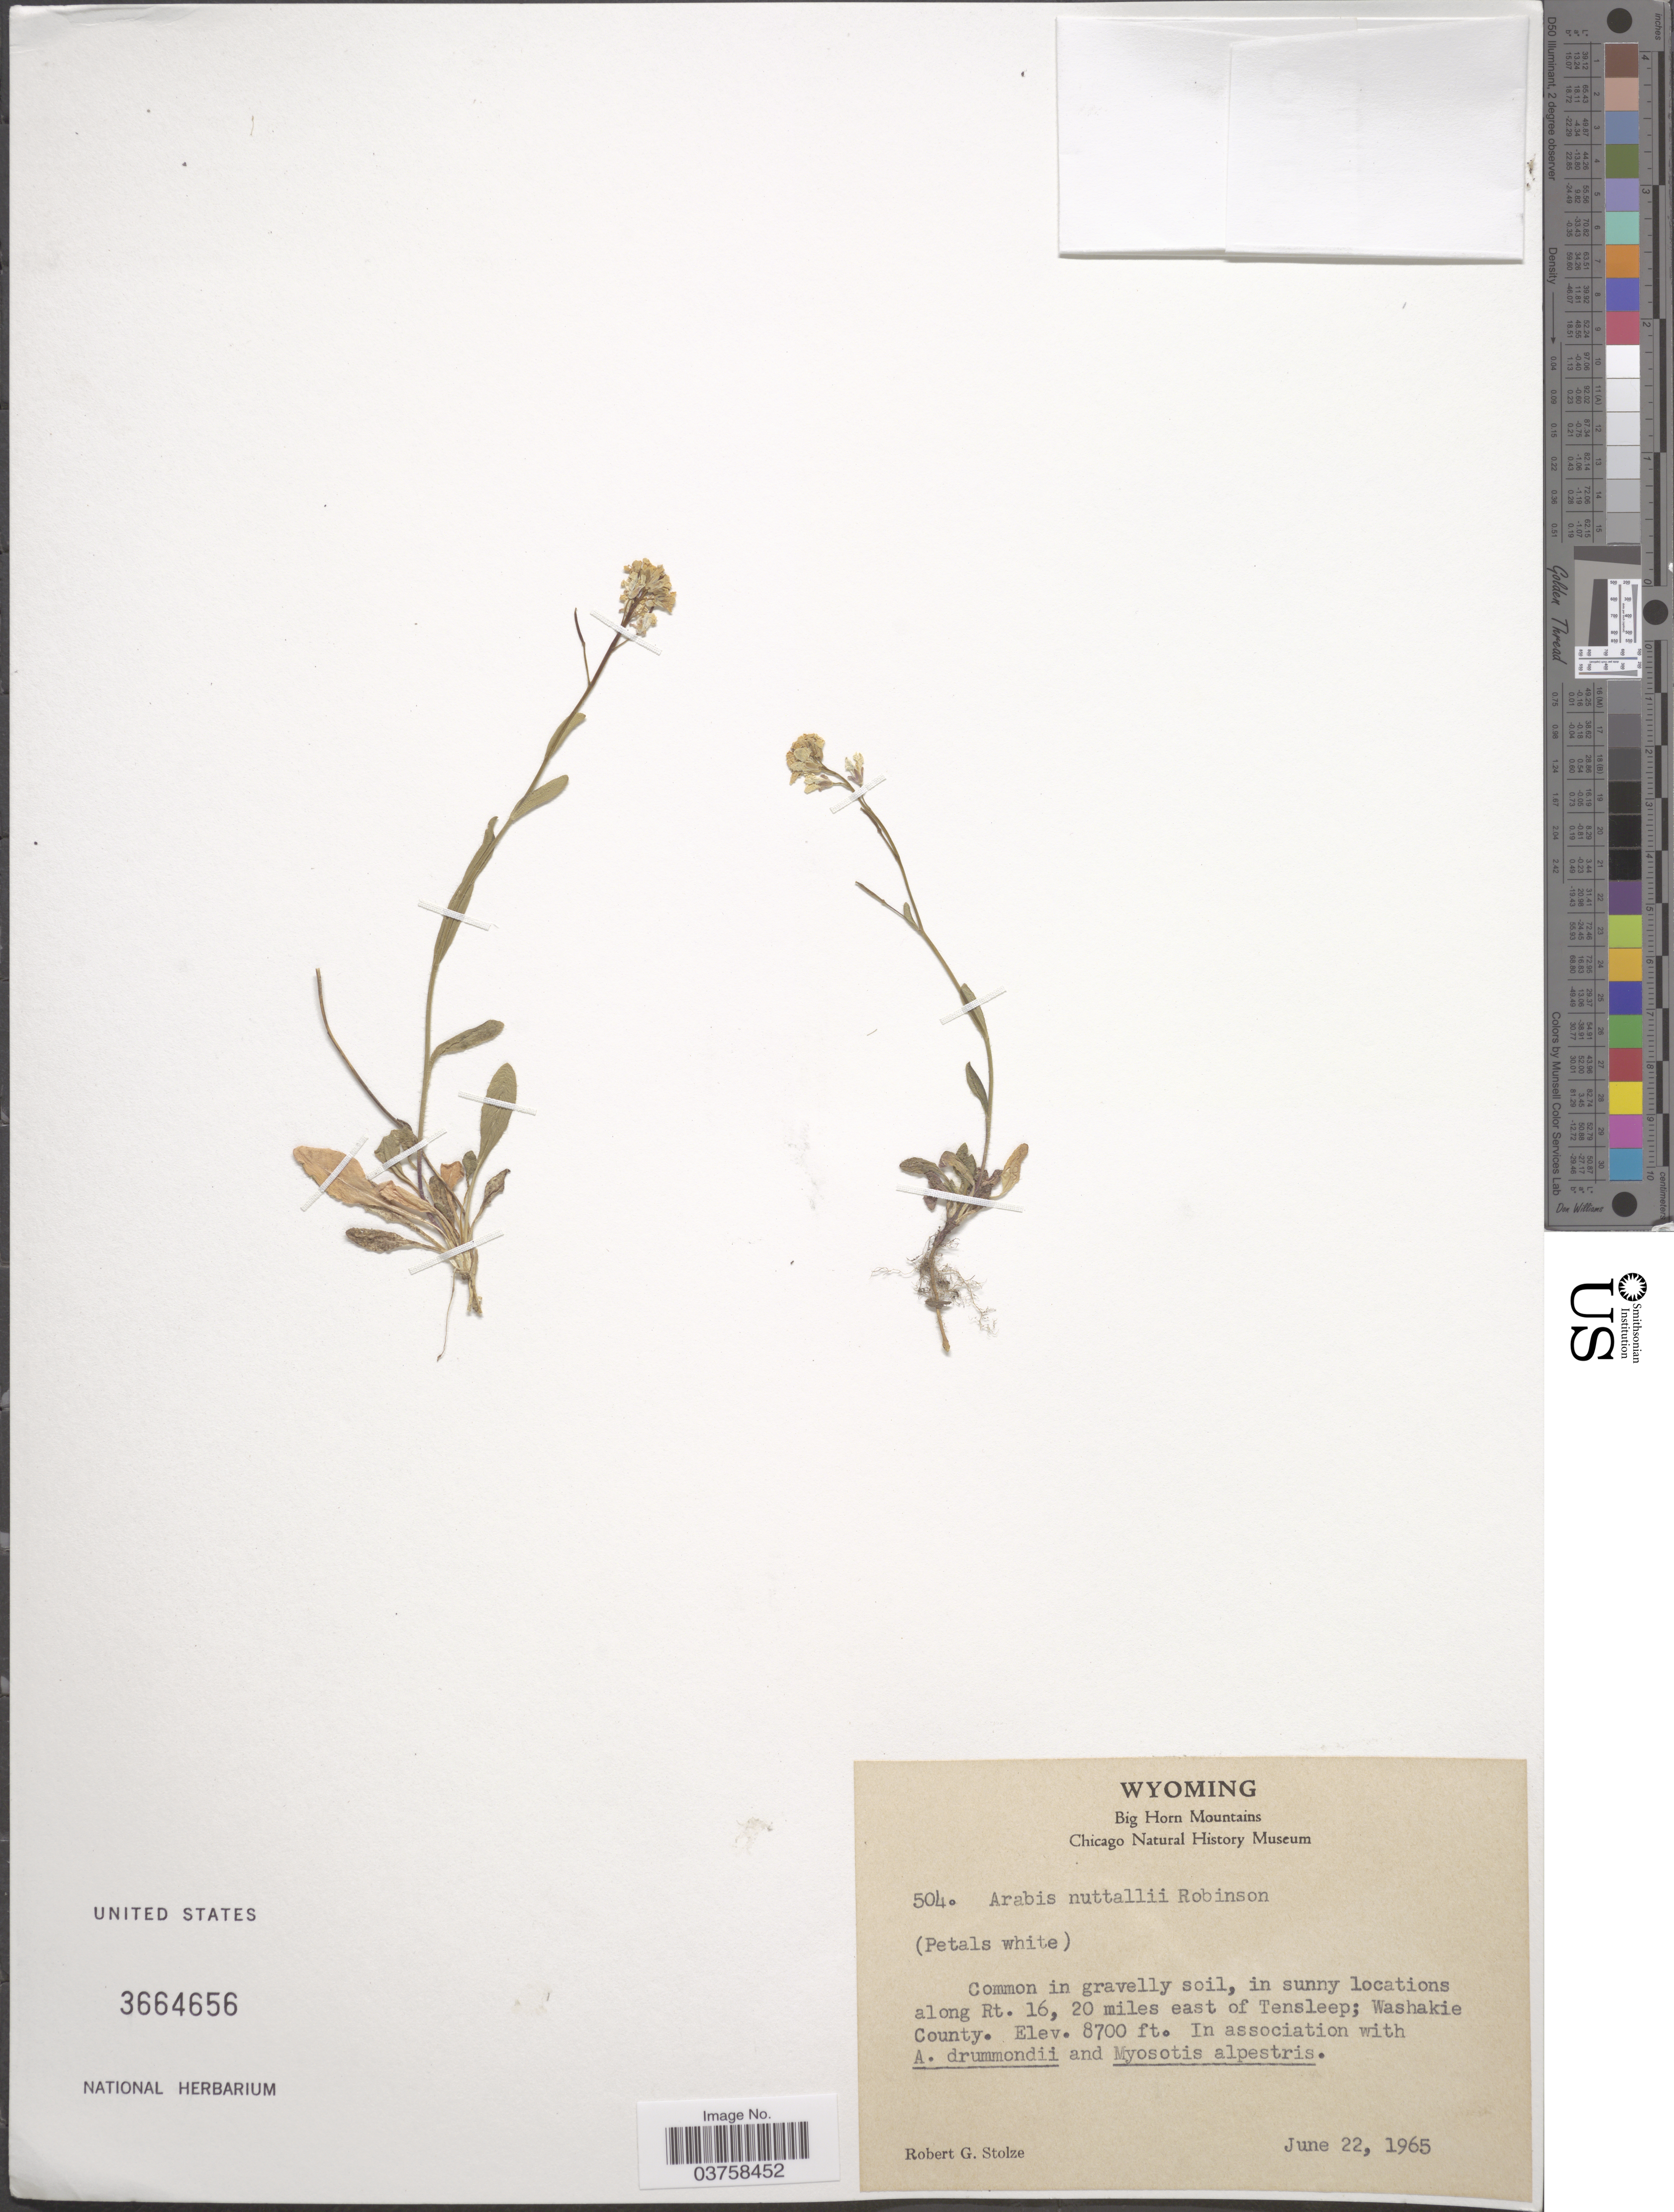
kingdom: Plantae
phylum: Tracheophyta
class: Magnoliopsida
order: Brassicales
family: Brassicaceae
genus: Arabis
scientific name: Arabis nuttallii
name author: B.L. Rob.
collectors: R. G. Stolze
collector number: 504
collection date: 1965-06-22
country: United States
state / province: Wyoming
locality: Along Rt. 169, 20 miles east of Tensleep, Washakie County.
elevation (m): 2652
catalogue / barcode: US 3664656